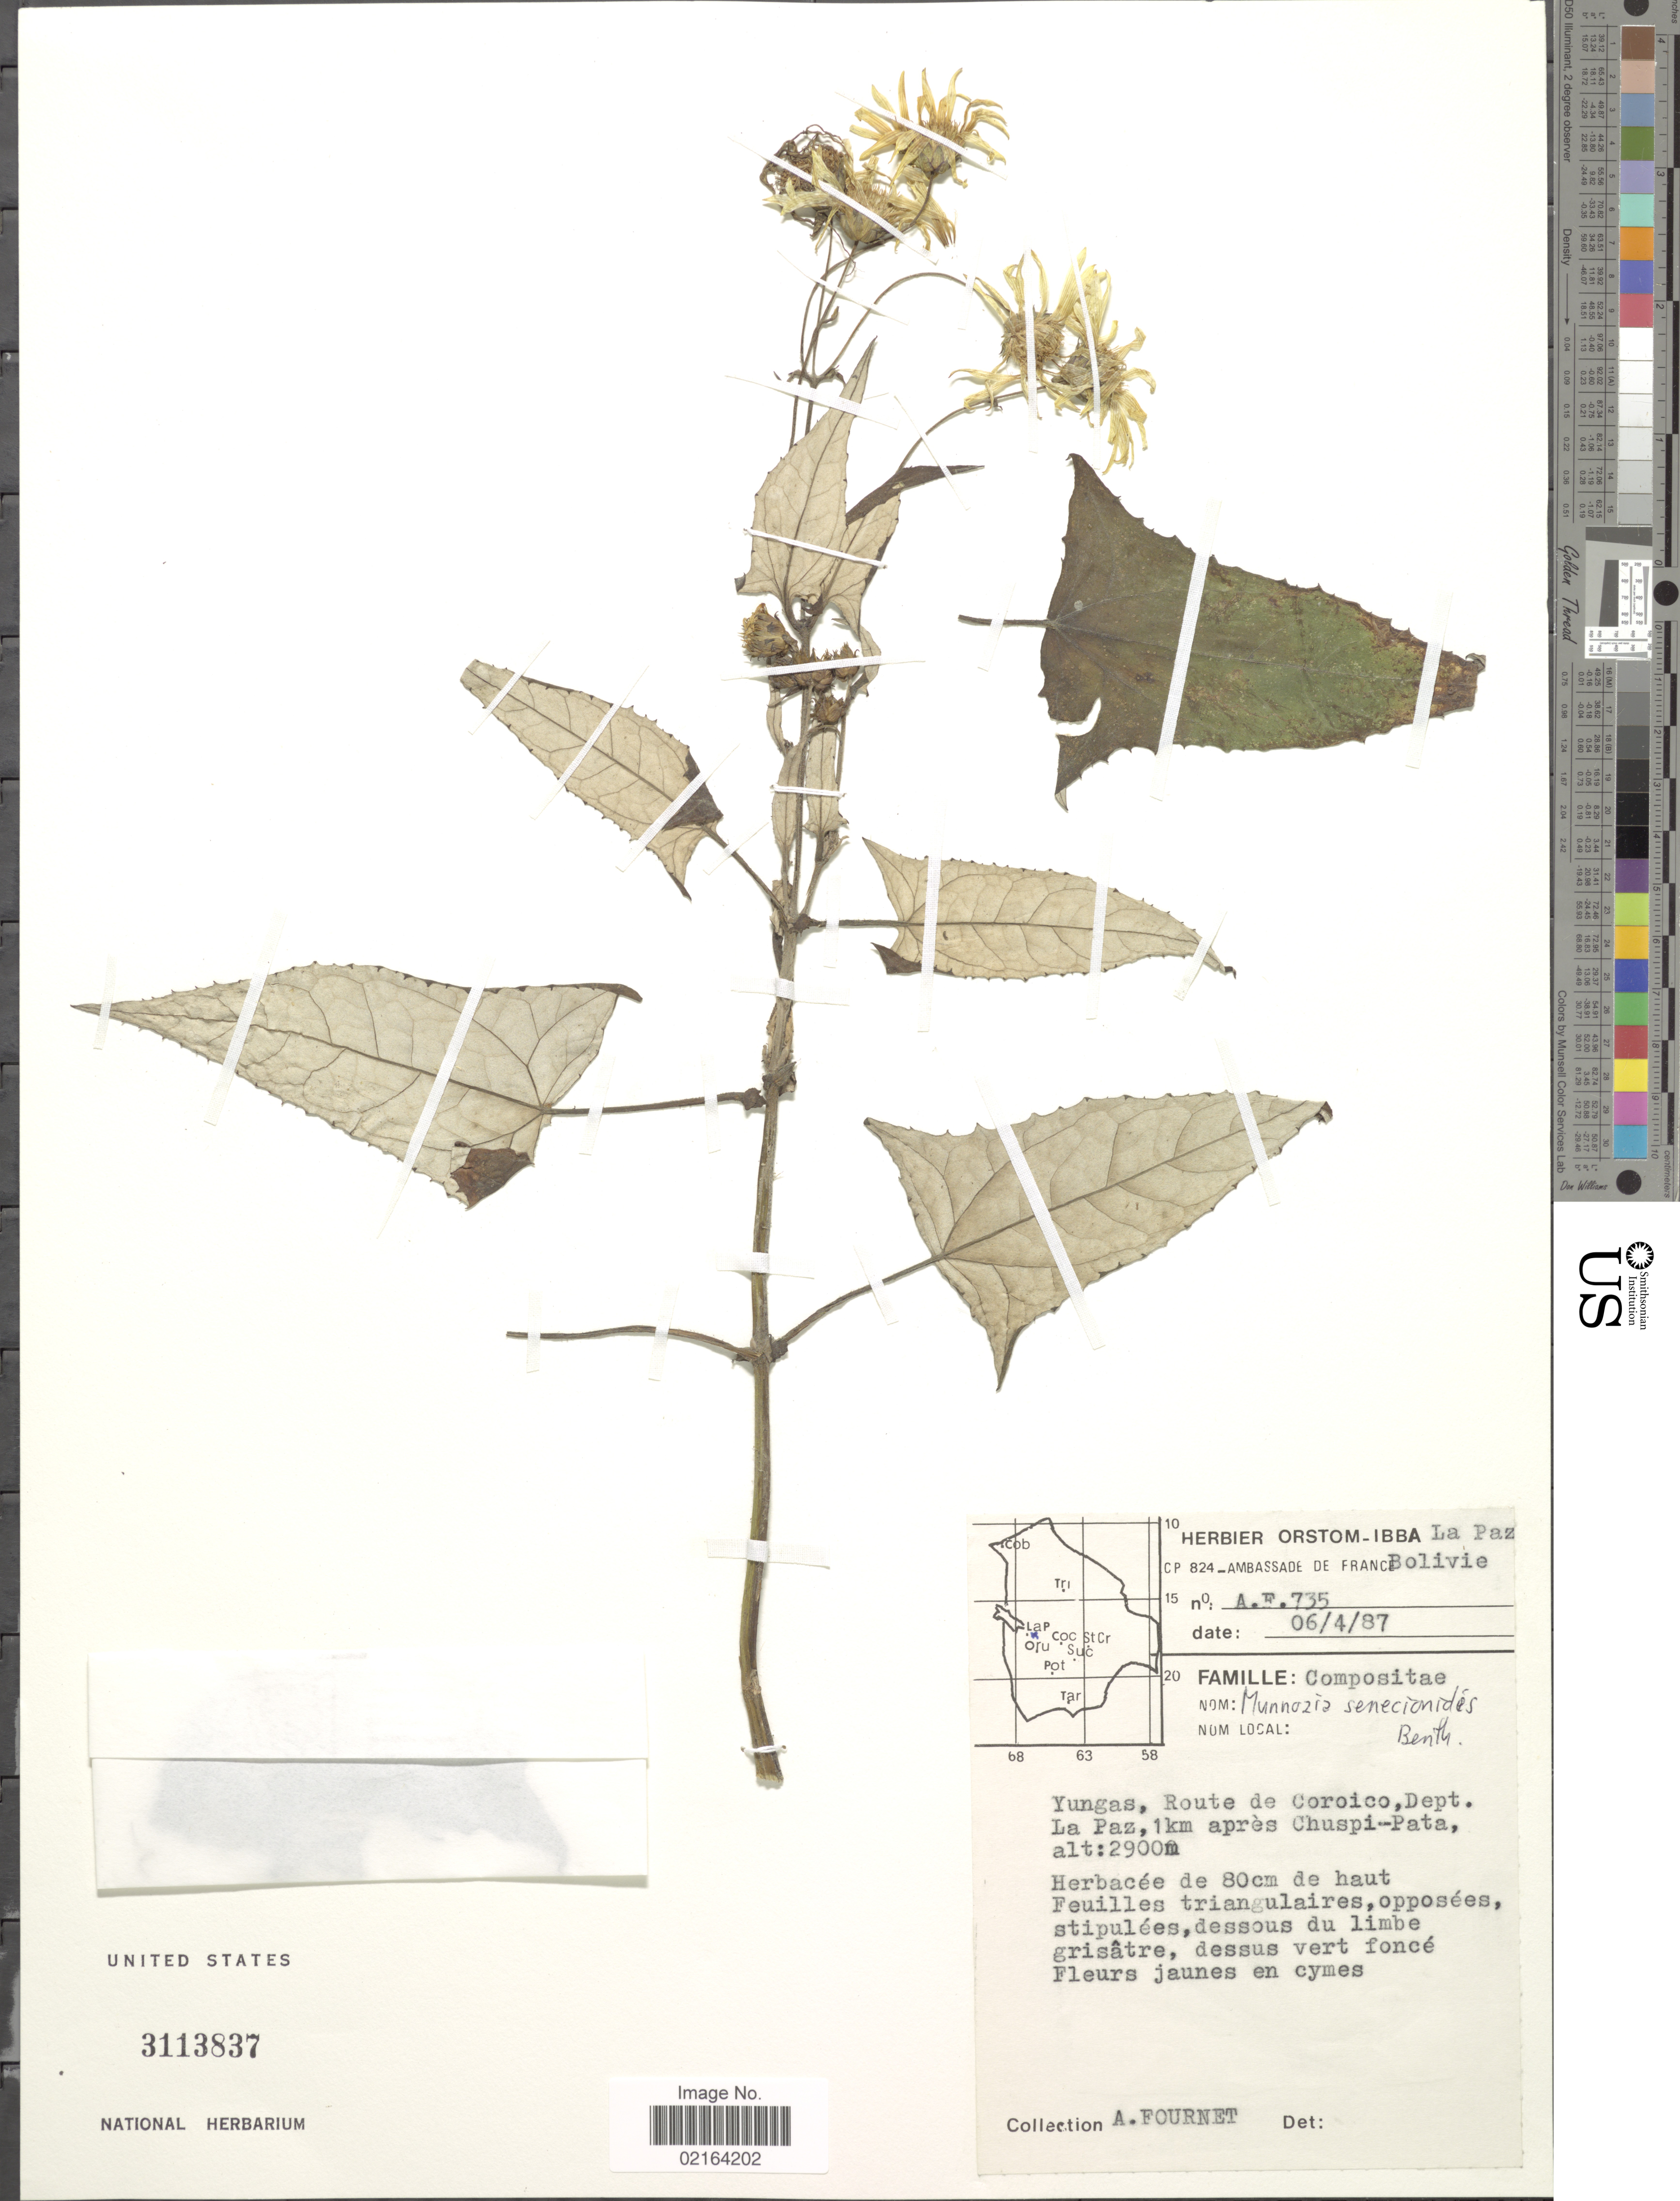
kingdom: Plantae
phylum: Tracheophyta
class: Magnoliopsida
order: Asterales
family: Asteraceae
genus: Munnozia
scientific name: Munnozia senecionidis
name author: Benth.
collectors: A. Fournet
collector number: A.F. 735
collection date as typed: Transcribed d/m/y: 6/4/87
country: Bolivia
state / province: La Paz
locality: Yungas, Route de Coroico, Dept. La Paz, 1km apres Chuspi-Pata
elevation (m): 2900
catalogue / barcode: US 3113837